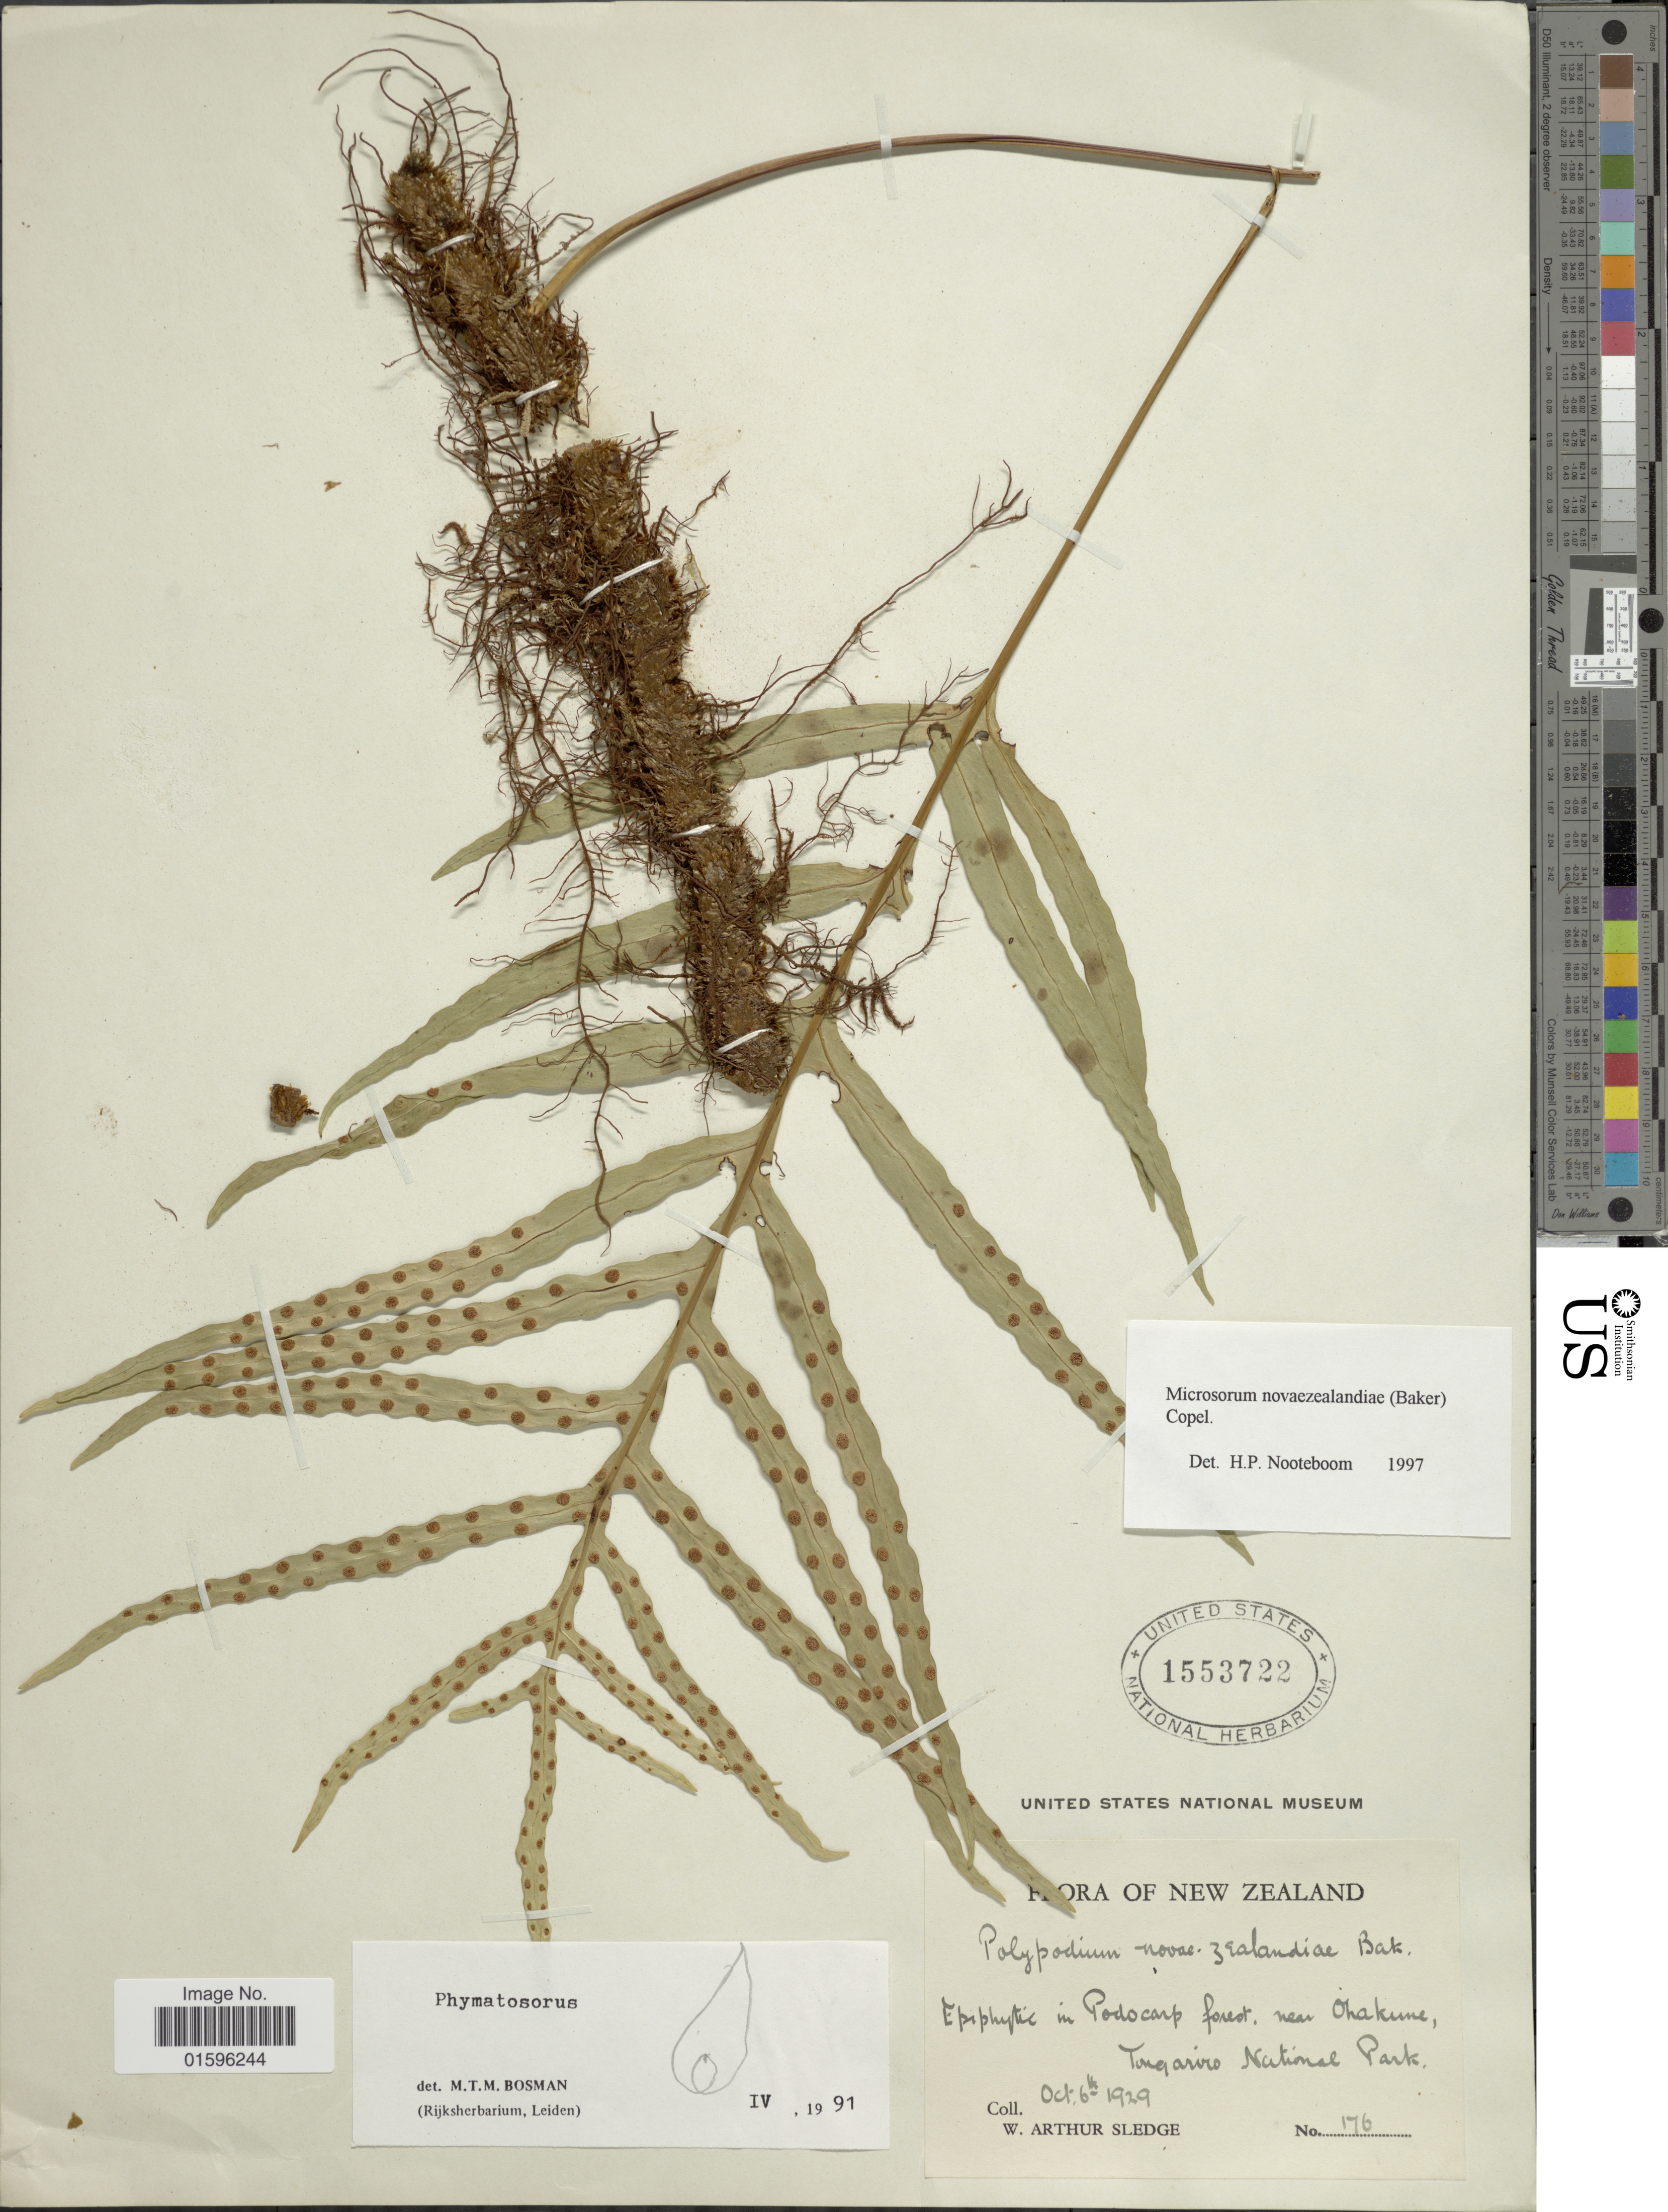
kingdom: Plantae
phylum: Tracheophyta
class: Polypodiopsida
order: Polypodiales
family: Polypodiaceae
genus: Polypodium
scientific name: Polypodium novae-zealandiae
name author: Baker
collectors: W. A. Sledge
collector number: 176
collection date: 1929-10-06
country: New Zealand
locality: Near Ohakune, Tongariro National Park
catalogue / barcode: US 1553722